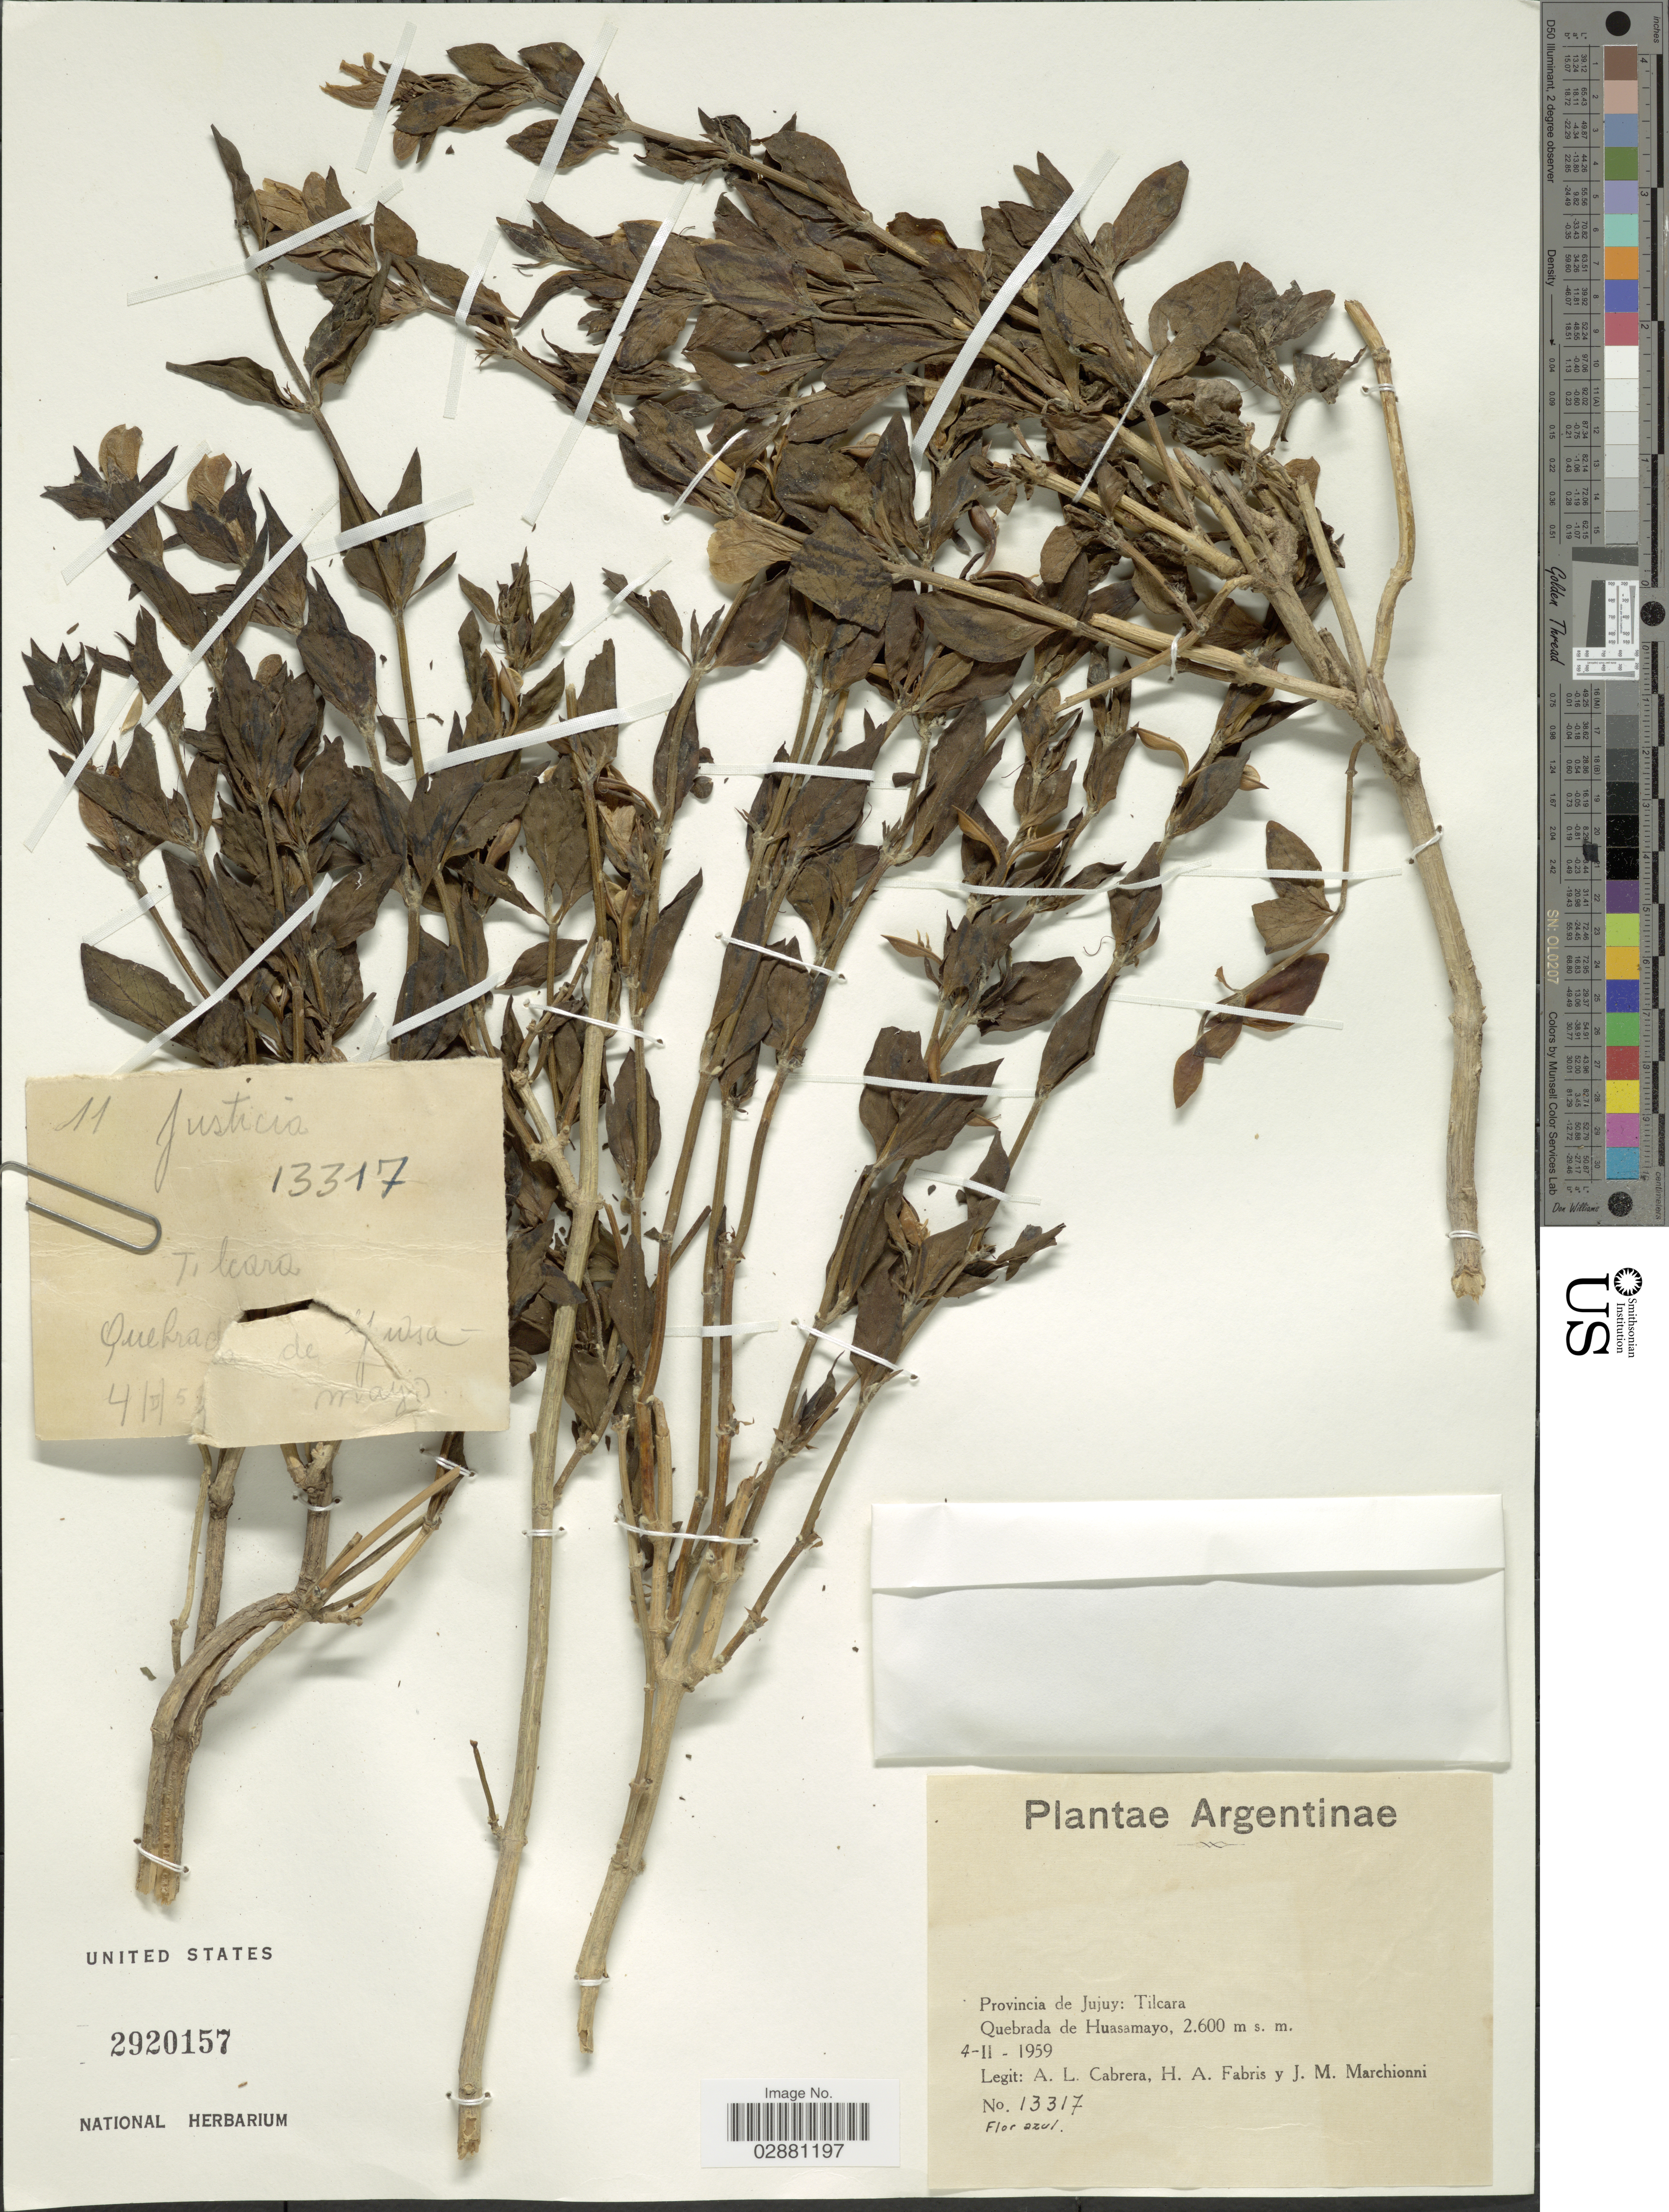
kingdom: Plantae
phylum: Tracheophyta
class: Magnoliopsida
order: Lamiales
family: Acanthaceae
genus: Justicia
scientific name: Justicia tweediana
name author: (Nees) Griseb.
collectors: A. L. Cabrera, H. A. Fabris & J. Marchionni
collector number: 13317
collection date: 1959-02-04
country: Argentina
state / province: Jujuy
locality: Provincia de Jujuy: Tilcara, Quebrada de Huasamayo.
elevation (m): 2600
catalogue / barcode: US 2920157